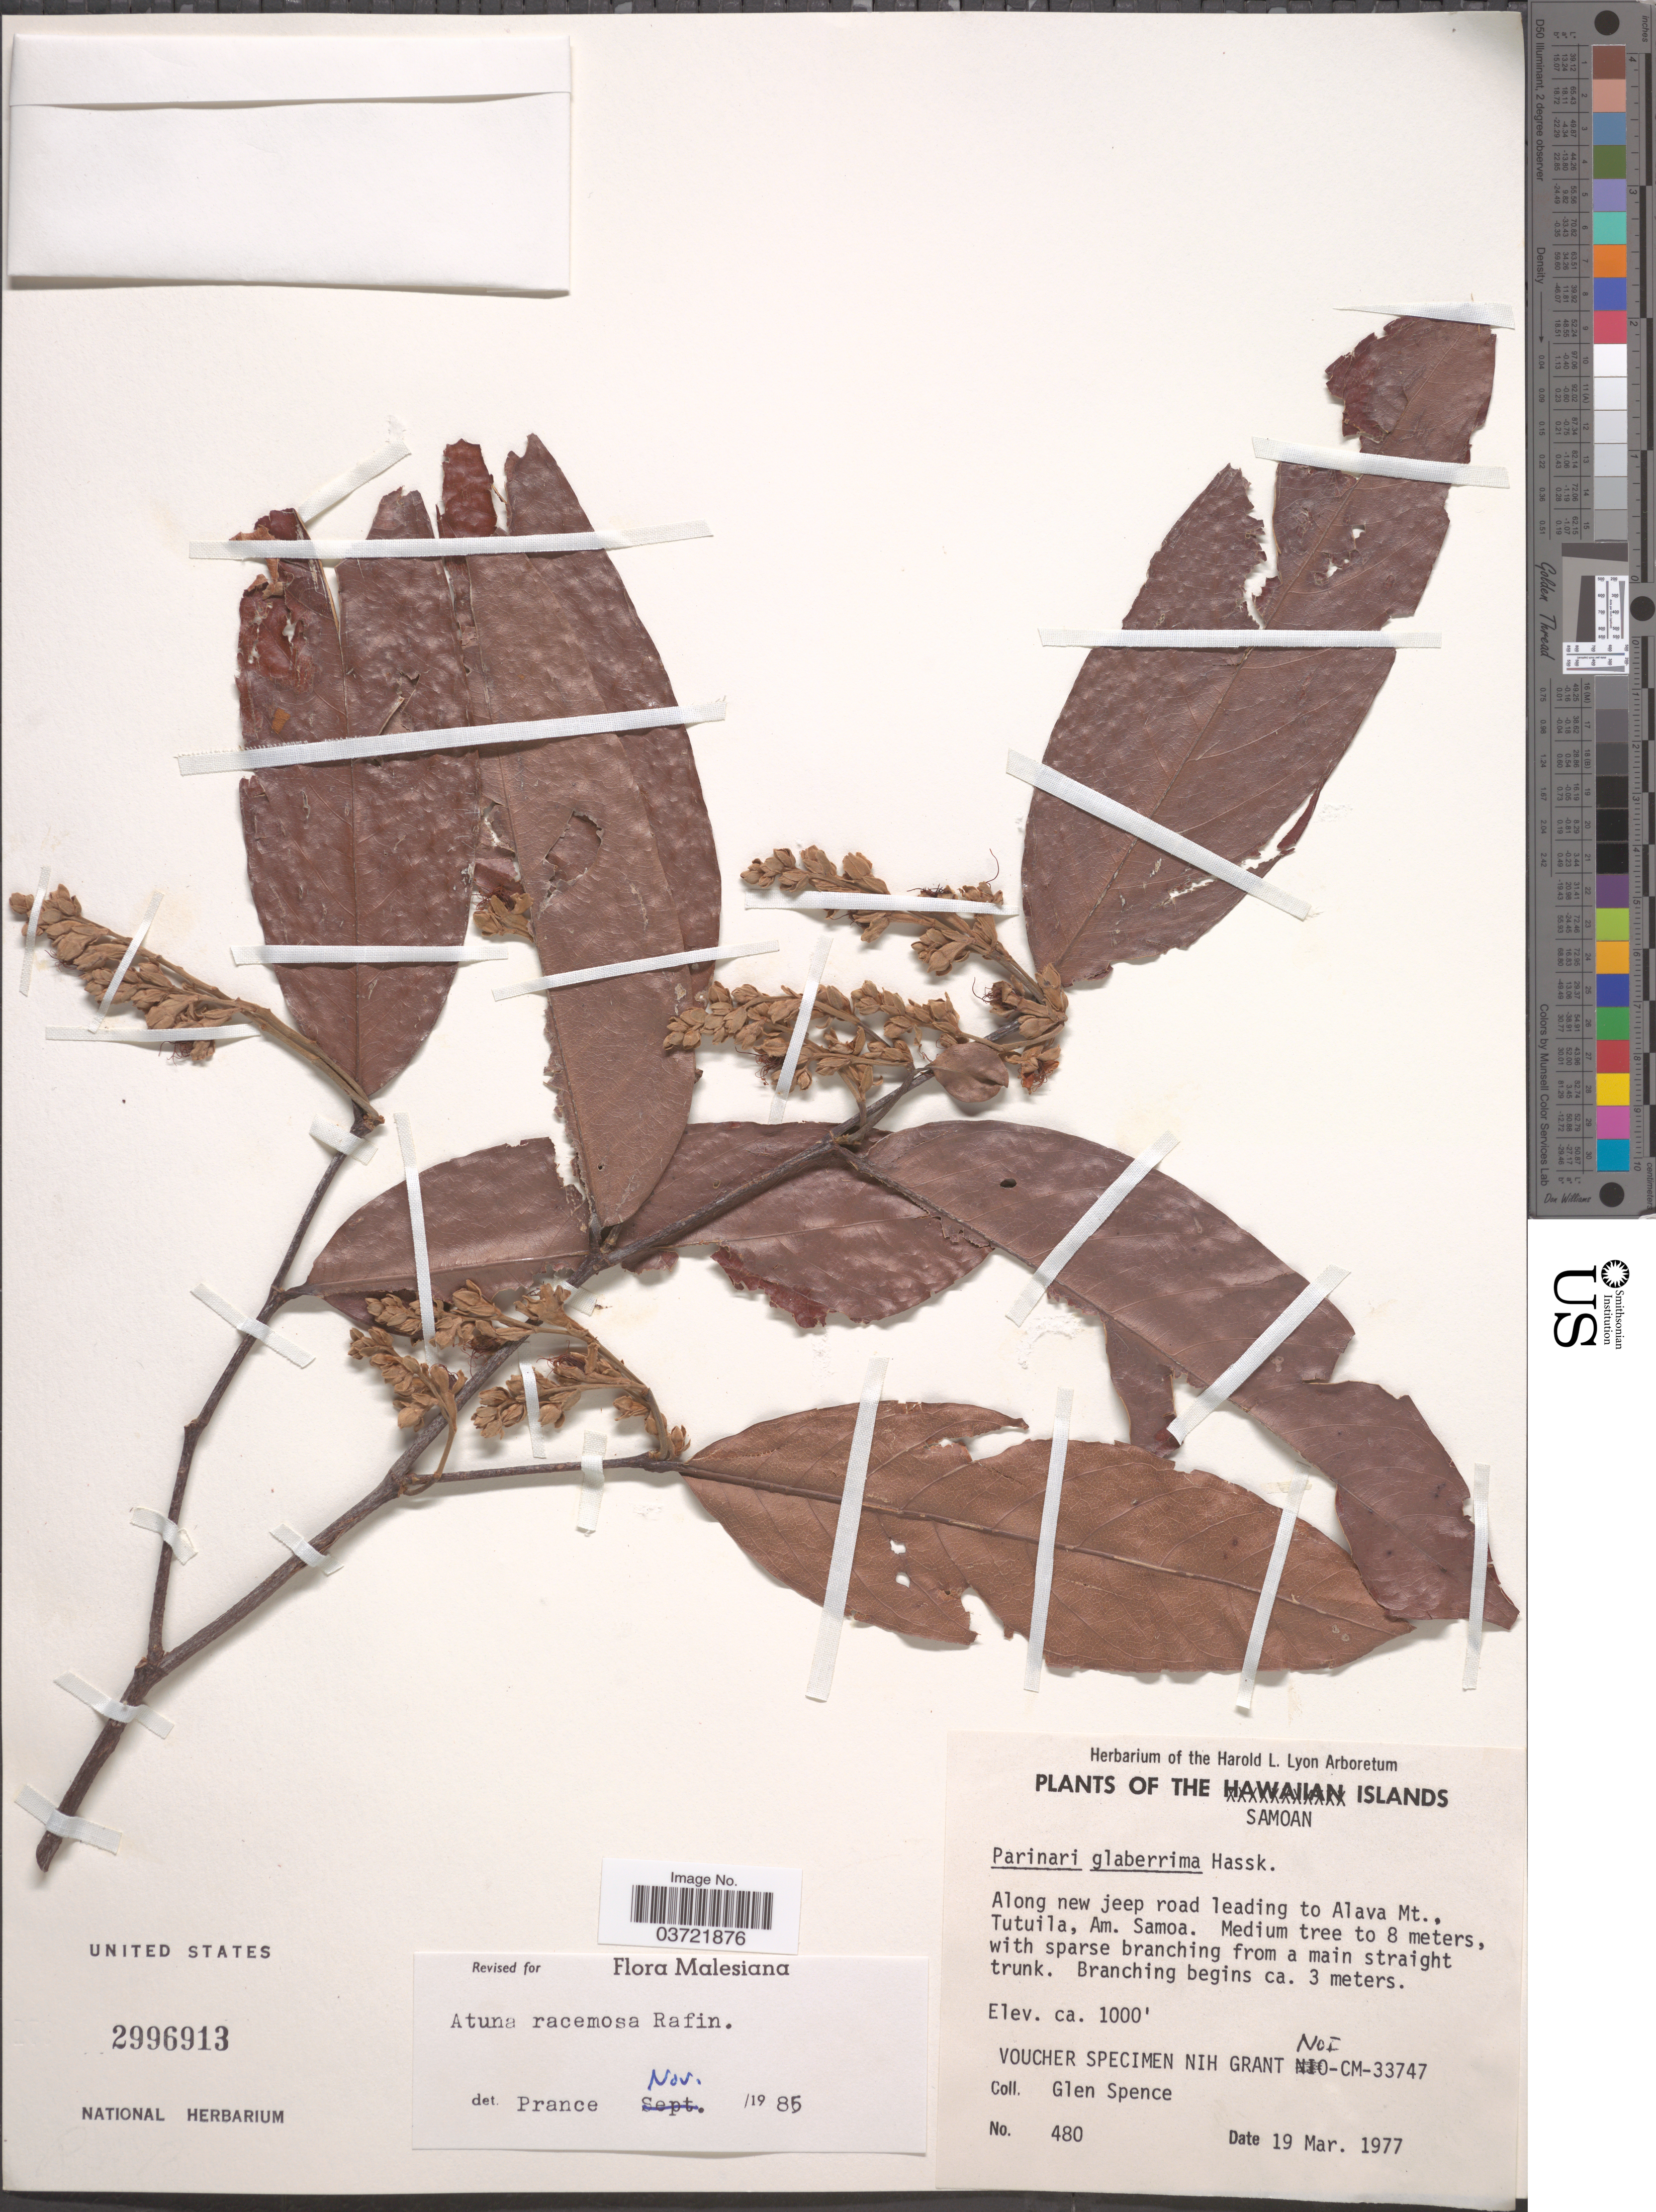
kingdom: Plantae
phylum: Tracheophyta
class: Magnoliopsida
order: Malpighiales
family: Chrysobalanaceae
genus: Atuna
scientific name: Atuna racemosa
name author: Raf.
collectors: G. Spence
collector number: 480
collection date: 1977-03-19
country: American Samoa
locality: The Samoan Islands. Along new jeep road leading to Alava Mt., Tutuila.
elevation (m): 305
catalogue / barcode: US 2996913